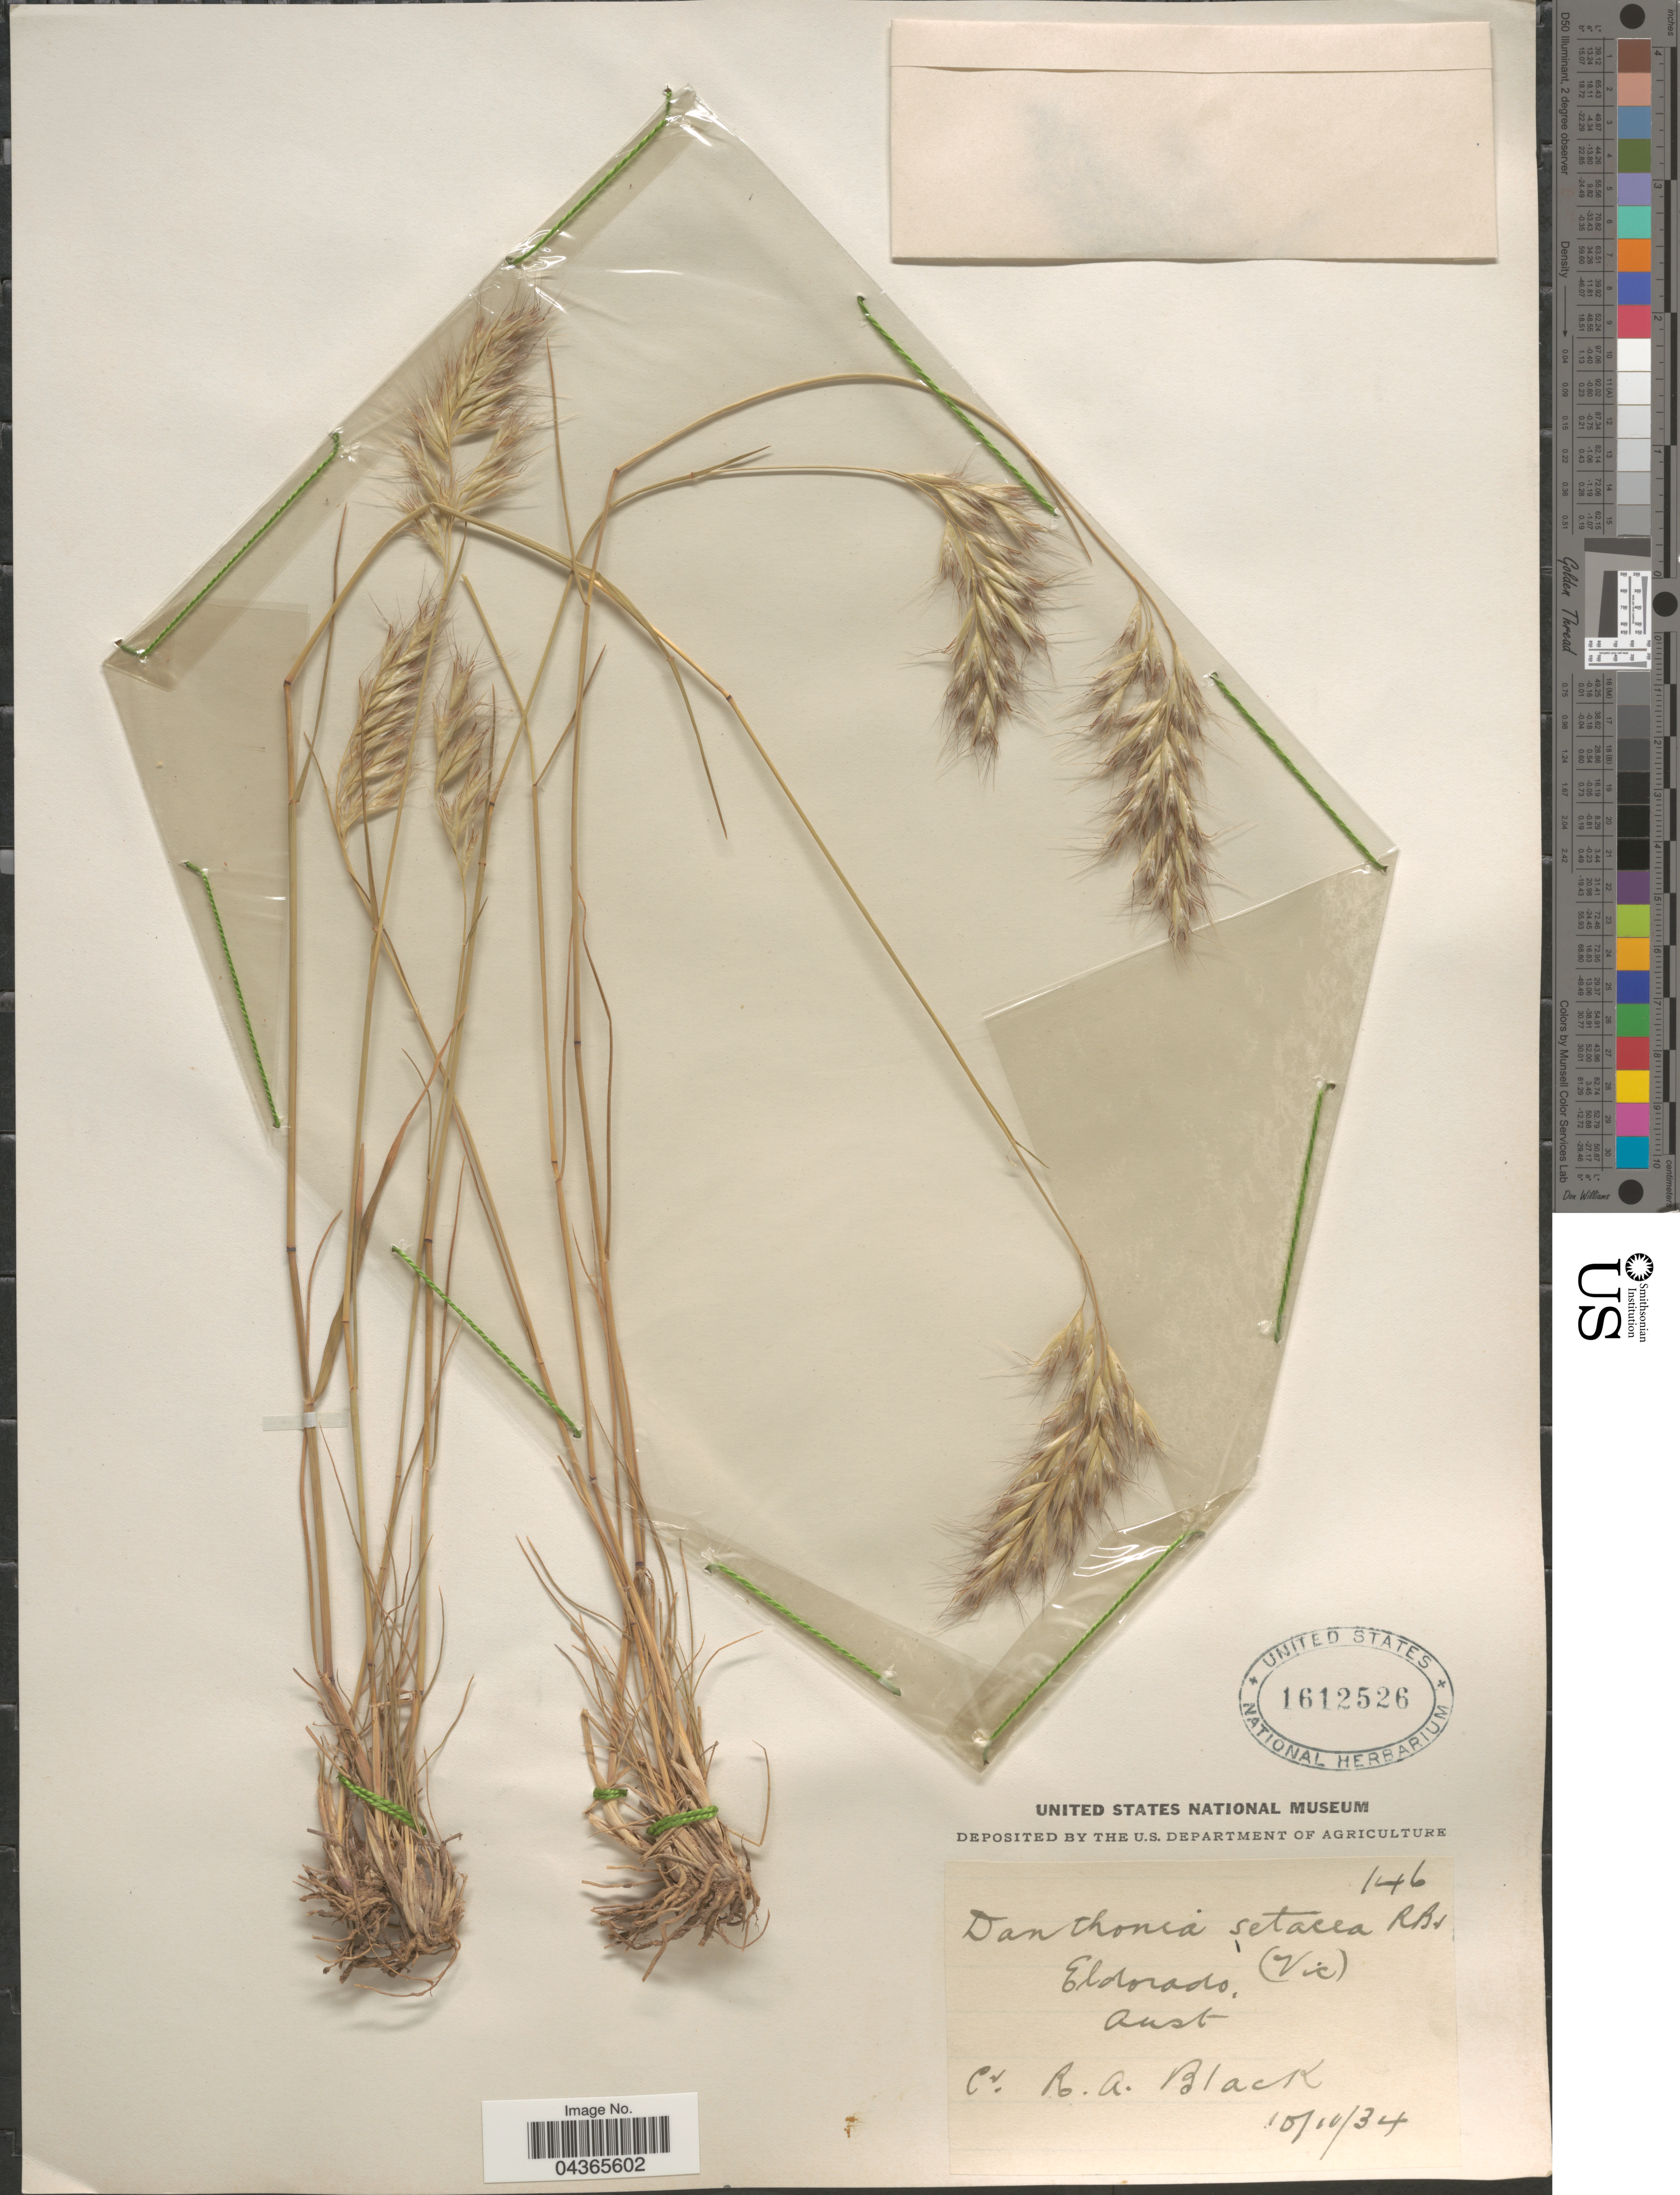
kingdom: Plantae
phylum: Tracheophyta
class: Liliopsida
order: Poales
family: Poaceae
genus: Rytidosperma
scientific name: Rytidosperma setaceum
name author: (R. Br.) Connor & Edgar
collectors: R. A. Black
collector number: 146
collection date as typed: Transcribed d/m/y: 10/10/34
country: Australia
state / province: Victoria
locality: Eldorado, (Vic).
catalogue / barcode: US 1612526